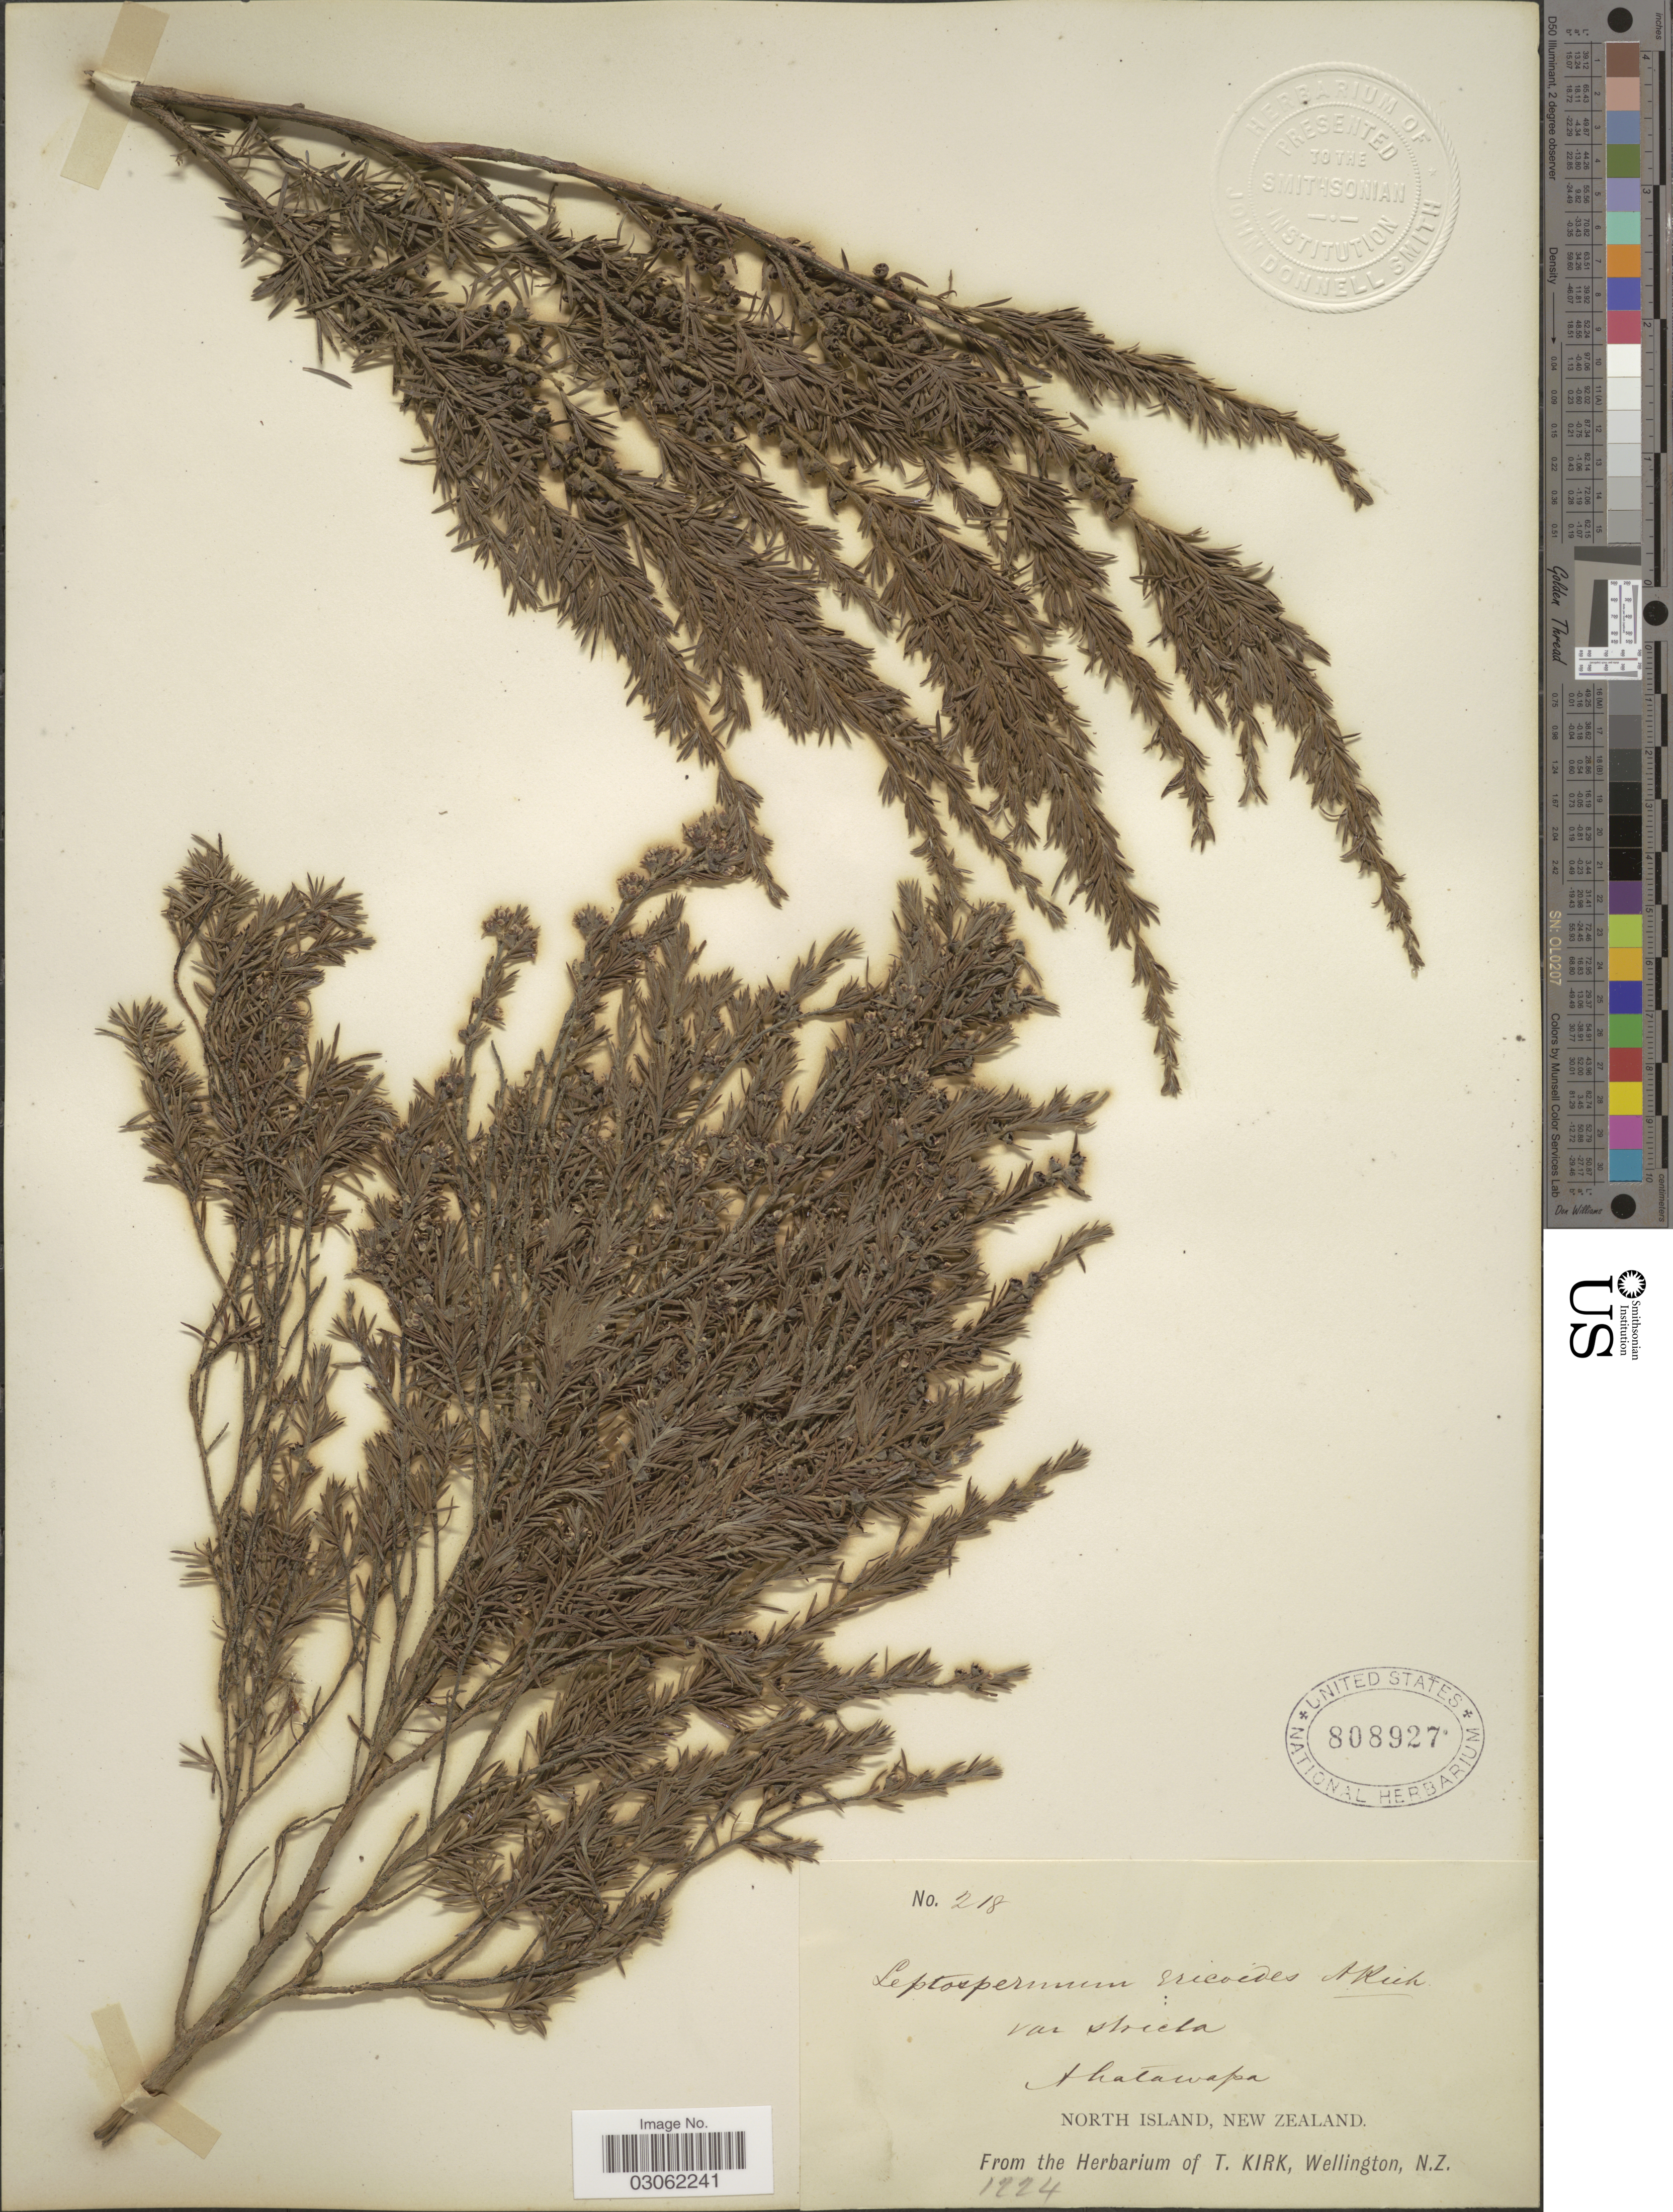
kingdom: Plantae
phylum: Tracheophyta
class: Magnoliopsida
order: Myrtales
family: Myrtaceae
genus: Kunzea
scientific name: Kunzea linearis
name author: (Kirk) de Lange & Toelken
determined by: Strong, Mark T., (BOT), Smithsonian Institution - National Museum of Natural History (UNITED STATES)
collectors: ex herb. T. Kirk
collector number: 218/1224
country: New Zealand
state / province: Wellington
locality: North Island.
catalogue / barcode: US 808927